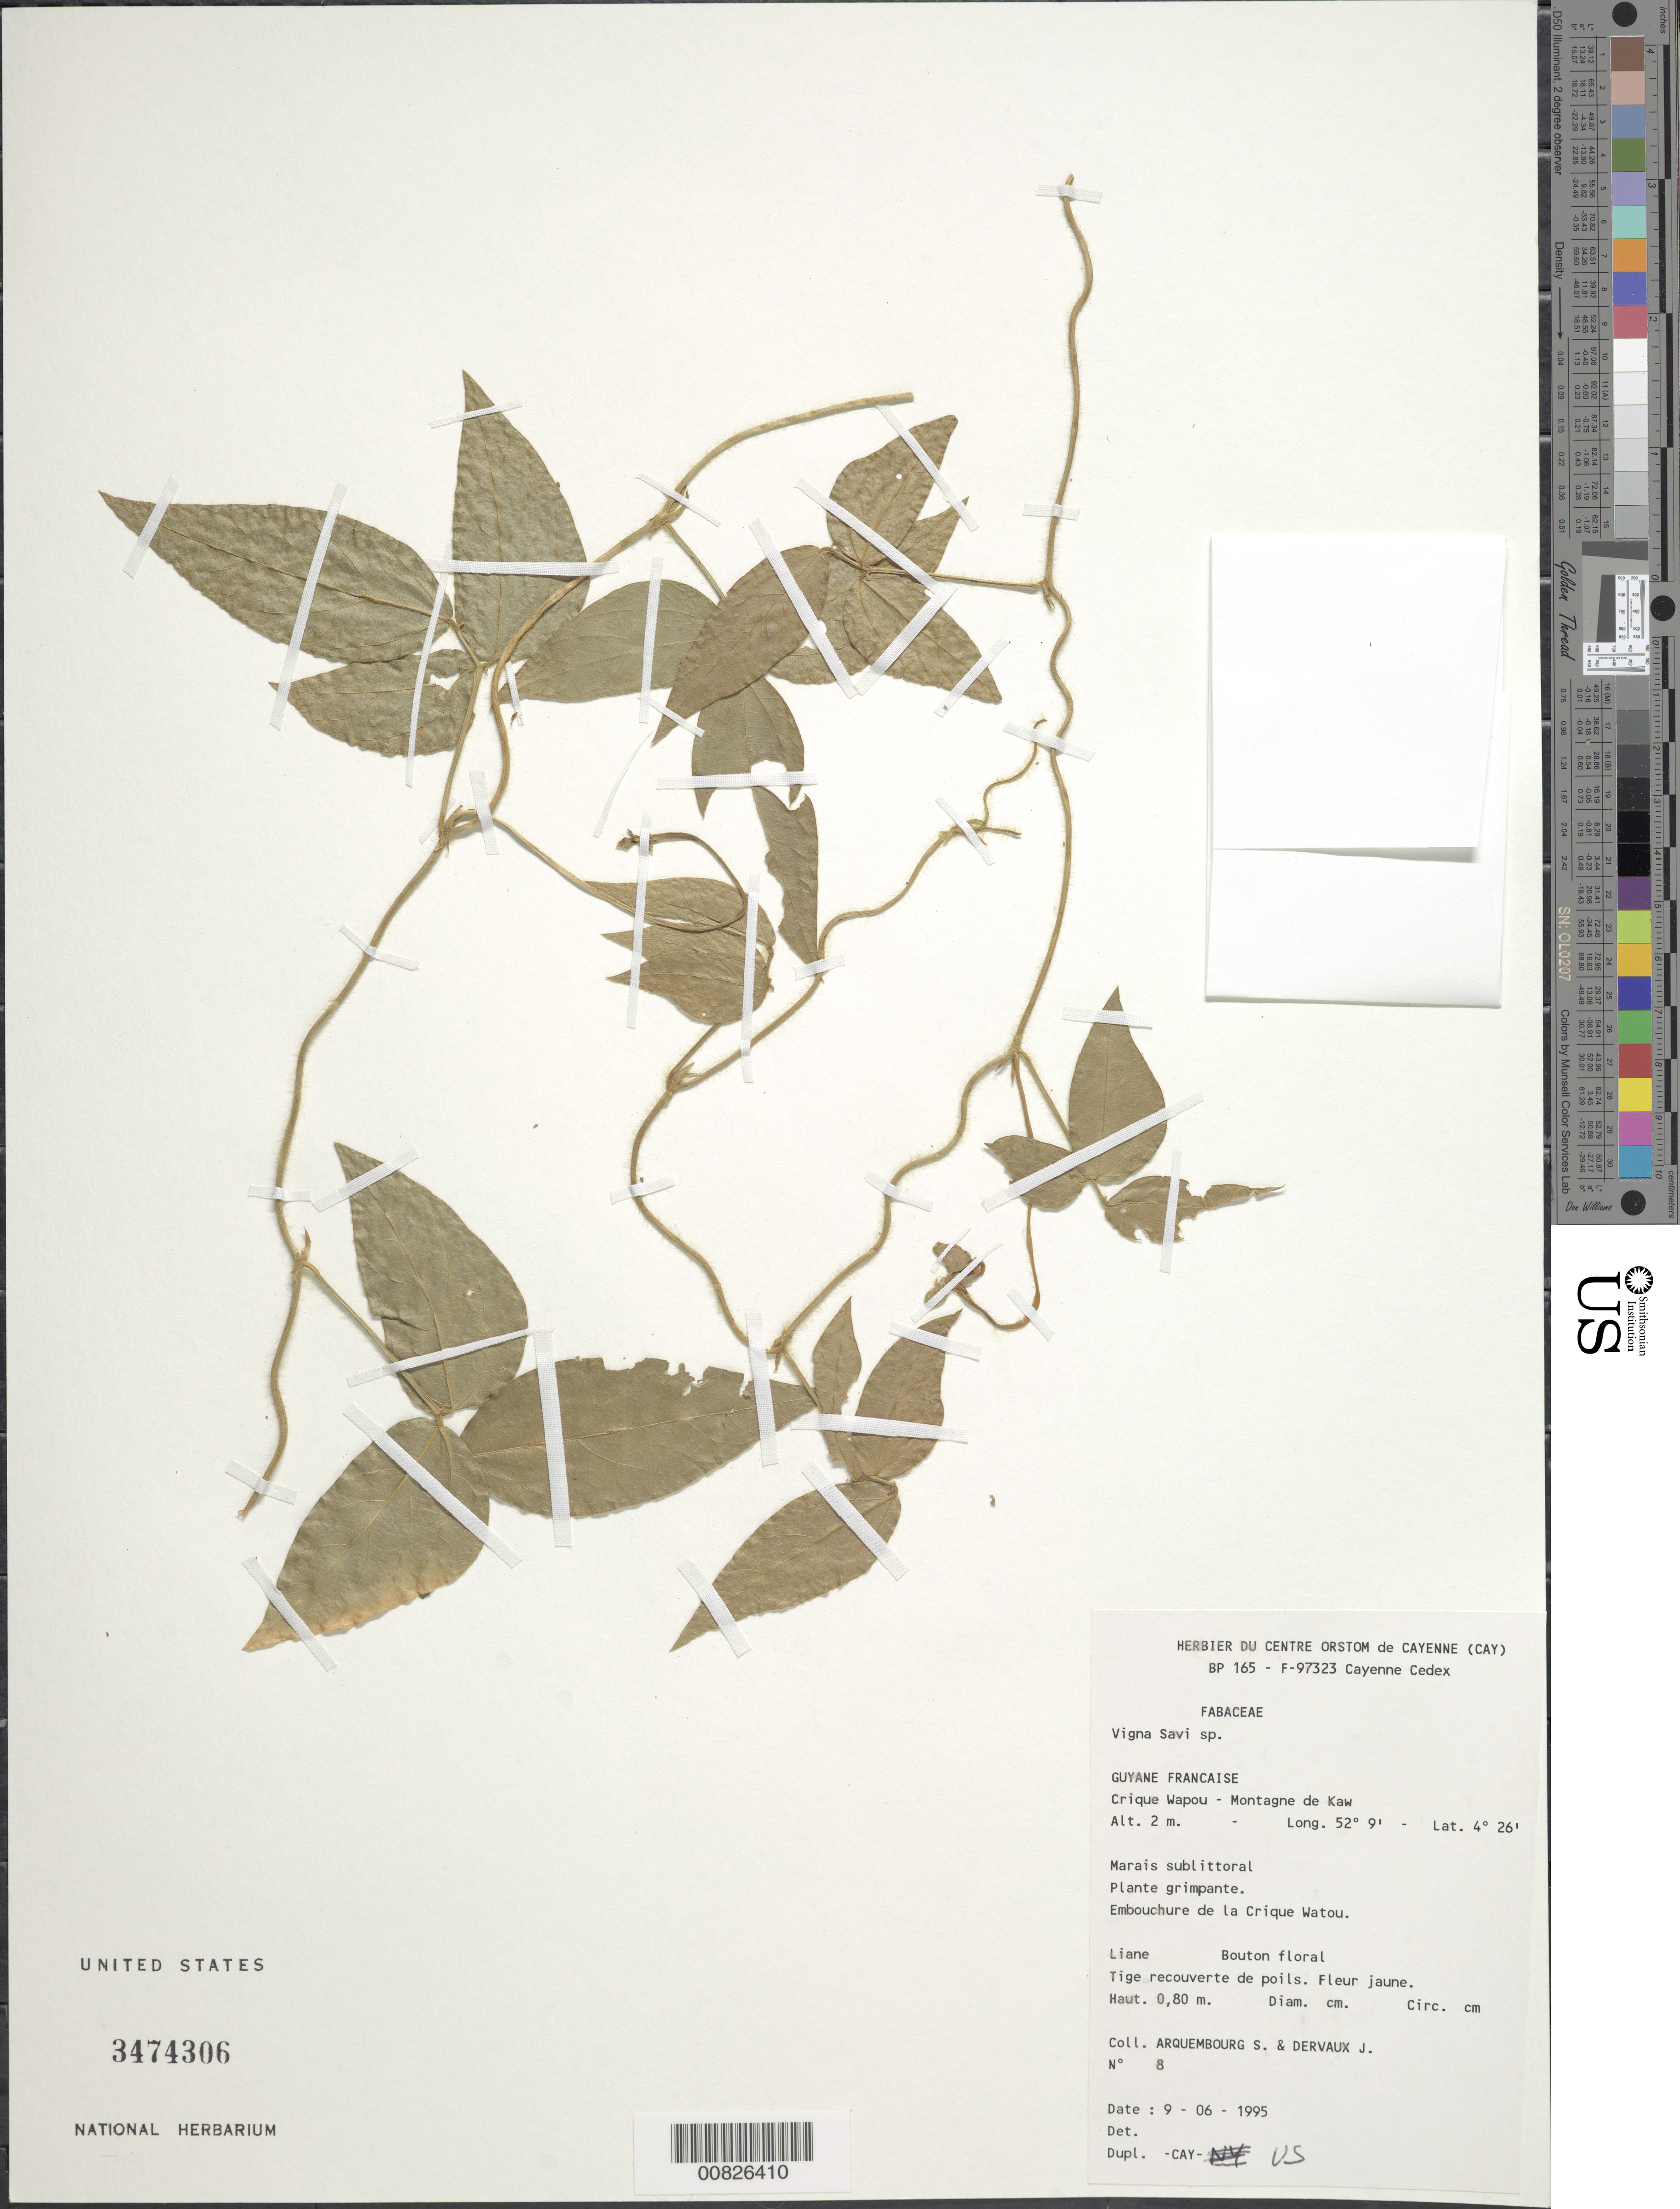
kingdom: Plantae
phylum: Tracheophyta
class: Magnoliopsida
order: Fabales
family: Fabaceae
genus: Vigna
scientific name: Vigna sp.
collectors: S. Arquembourg & J. Dervaux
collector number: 8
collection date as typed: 9-Jun-95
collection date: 1995-06-09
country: French Guiana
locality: Crique Wapou-Mountain de Kaw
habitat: Marais sublittoral; embourchure de la crique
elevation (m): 2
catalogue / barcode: US 3474306